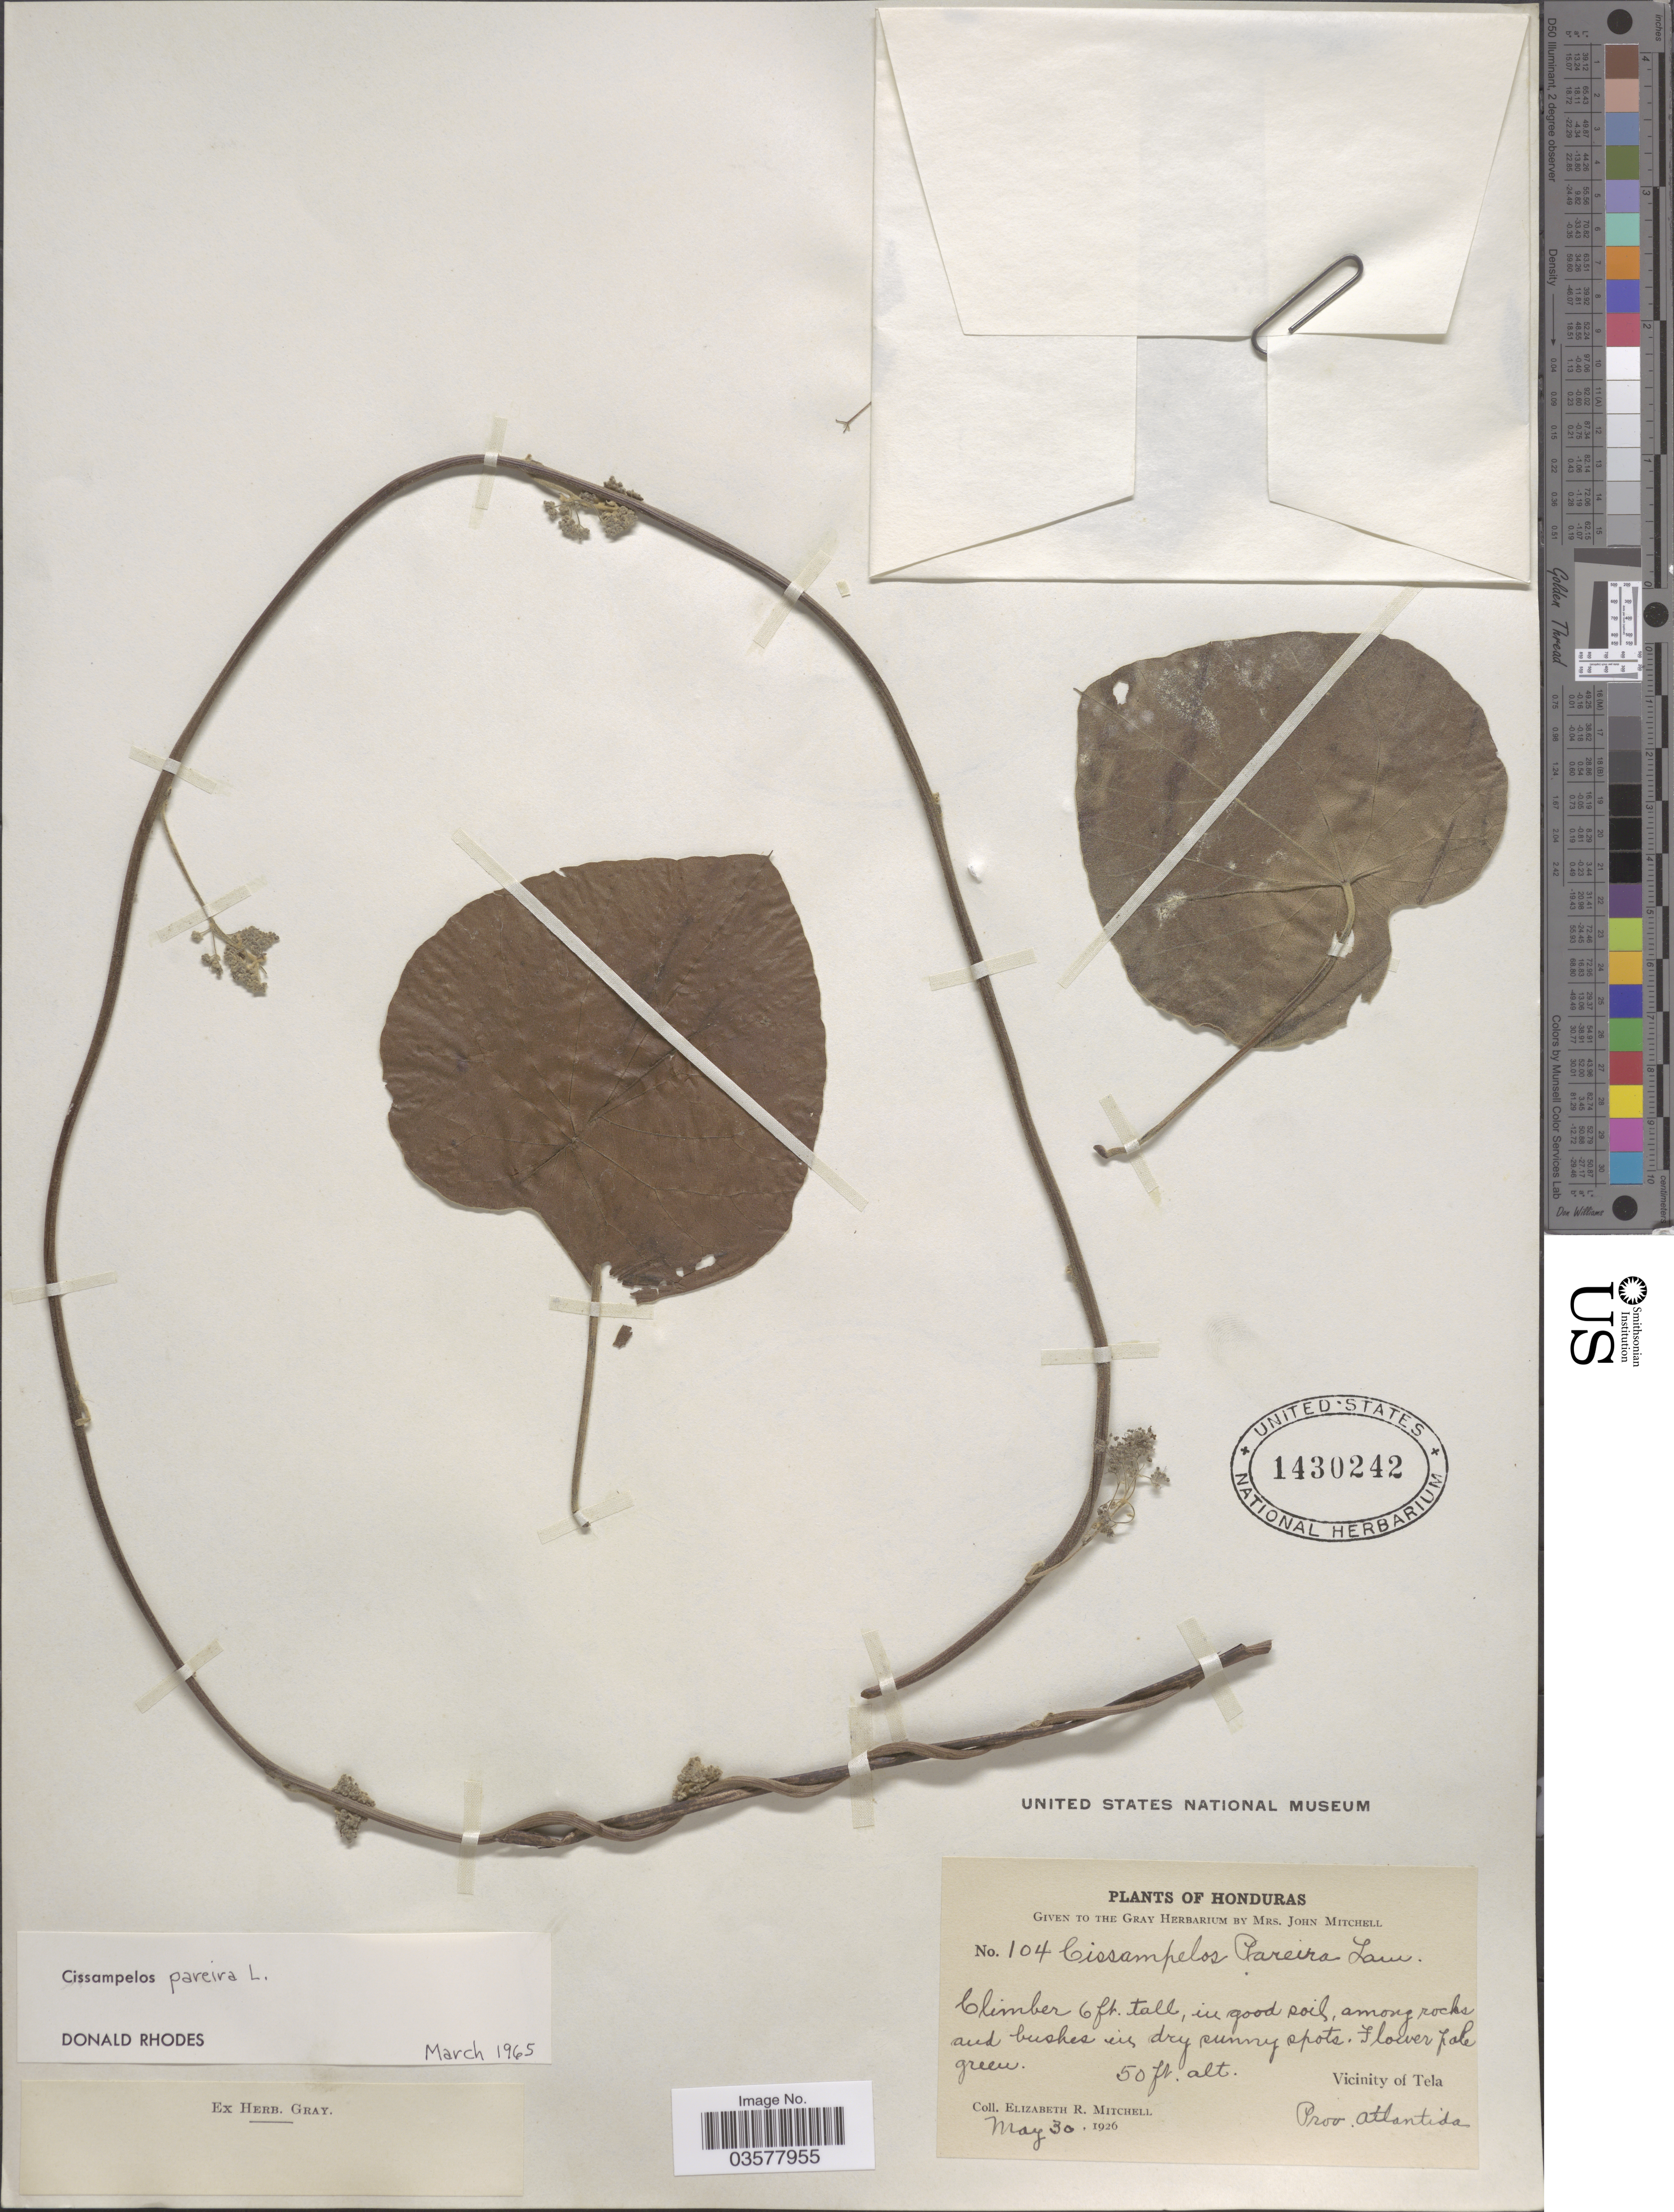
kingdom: Plantae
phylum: Tracheophyta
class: Magnoliopsida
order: Ranunculales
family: Menispermaceae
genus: Cissampelos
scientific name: Cissampelos pareira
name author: L.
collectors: E. Mitchell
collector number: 104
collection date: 1926-05-30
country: Honduras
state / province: Atlantida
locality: Vicinity of Tela.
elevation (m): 15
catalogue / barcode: US 1430242